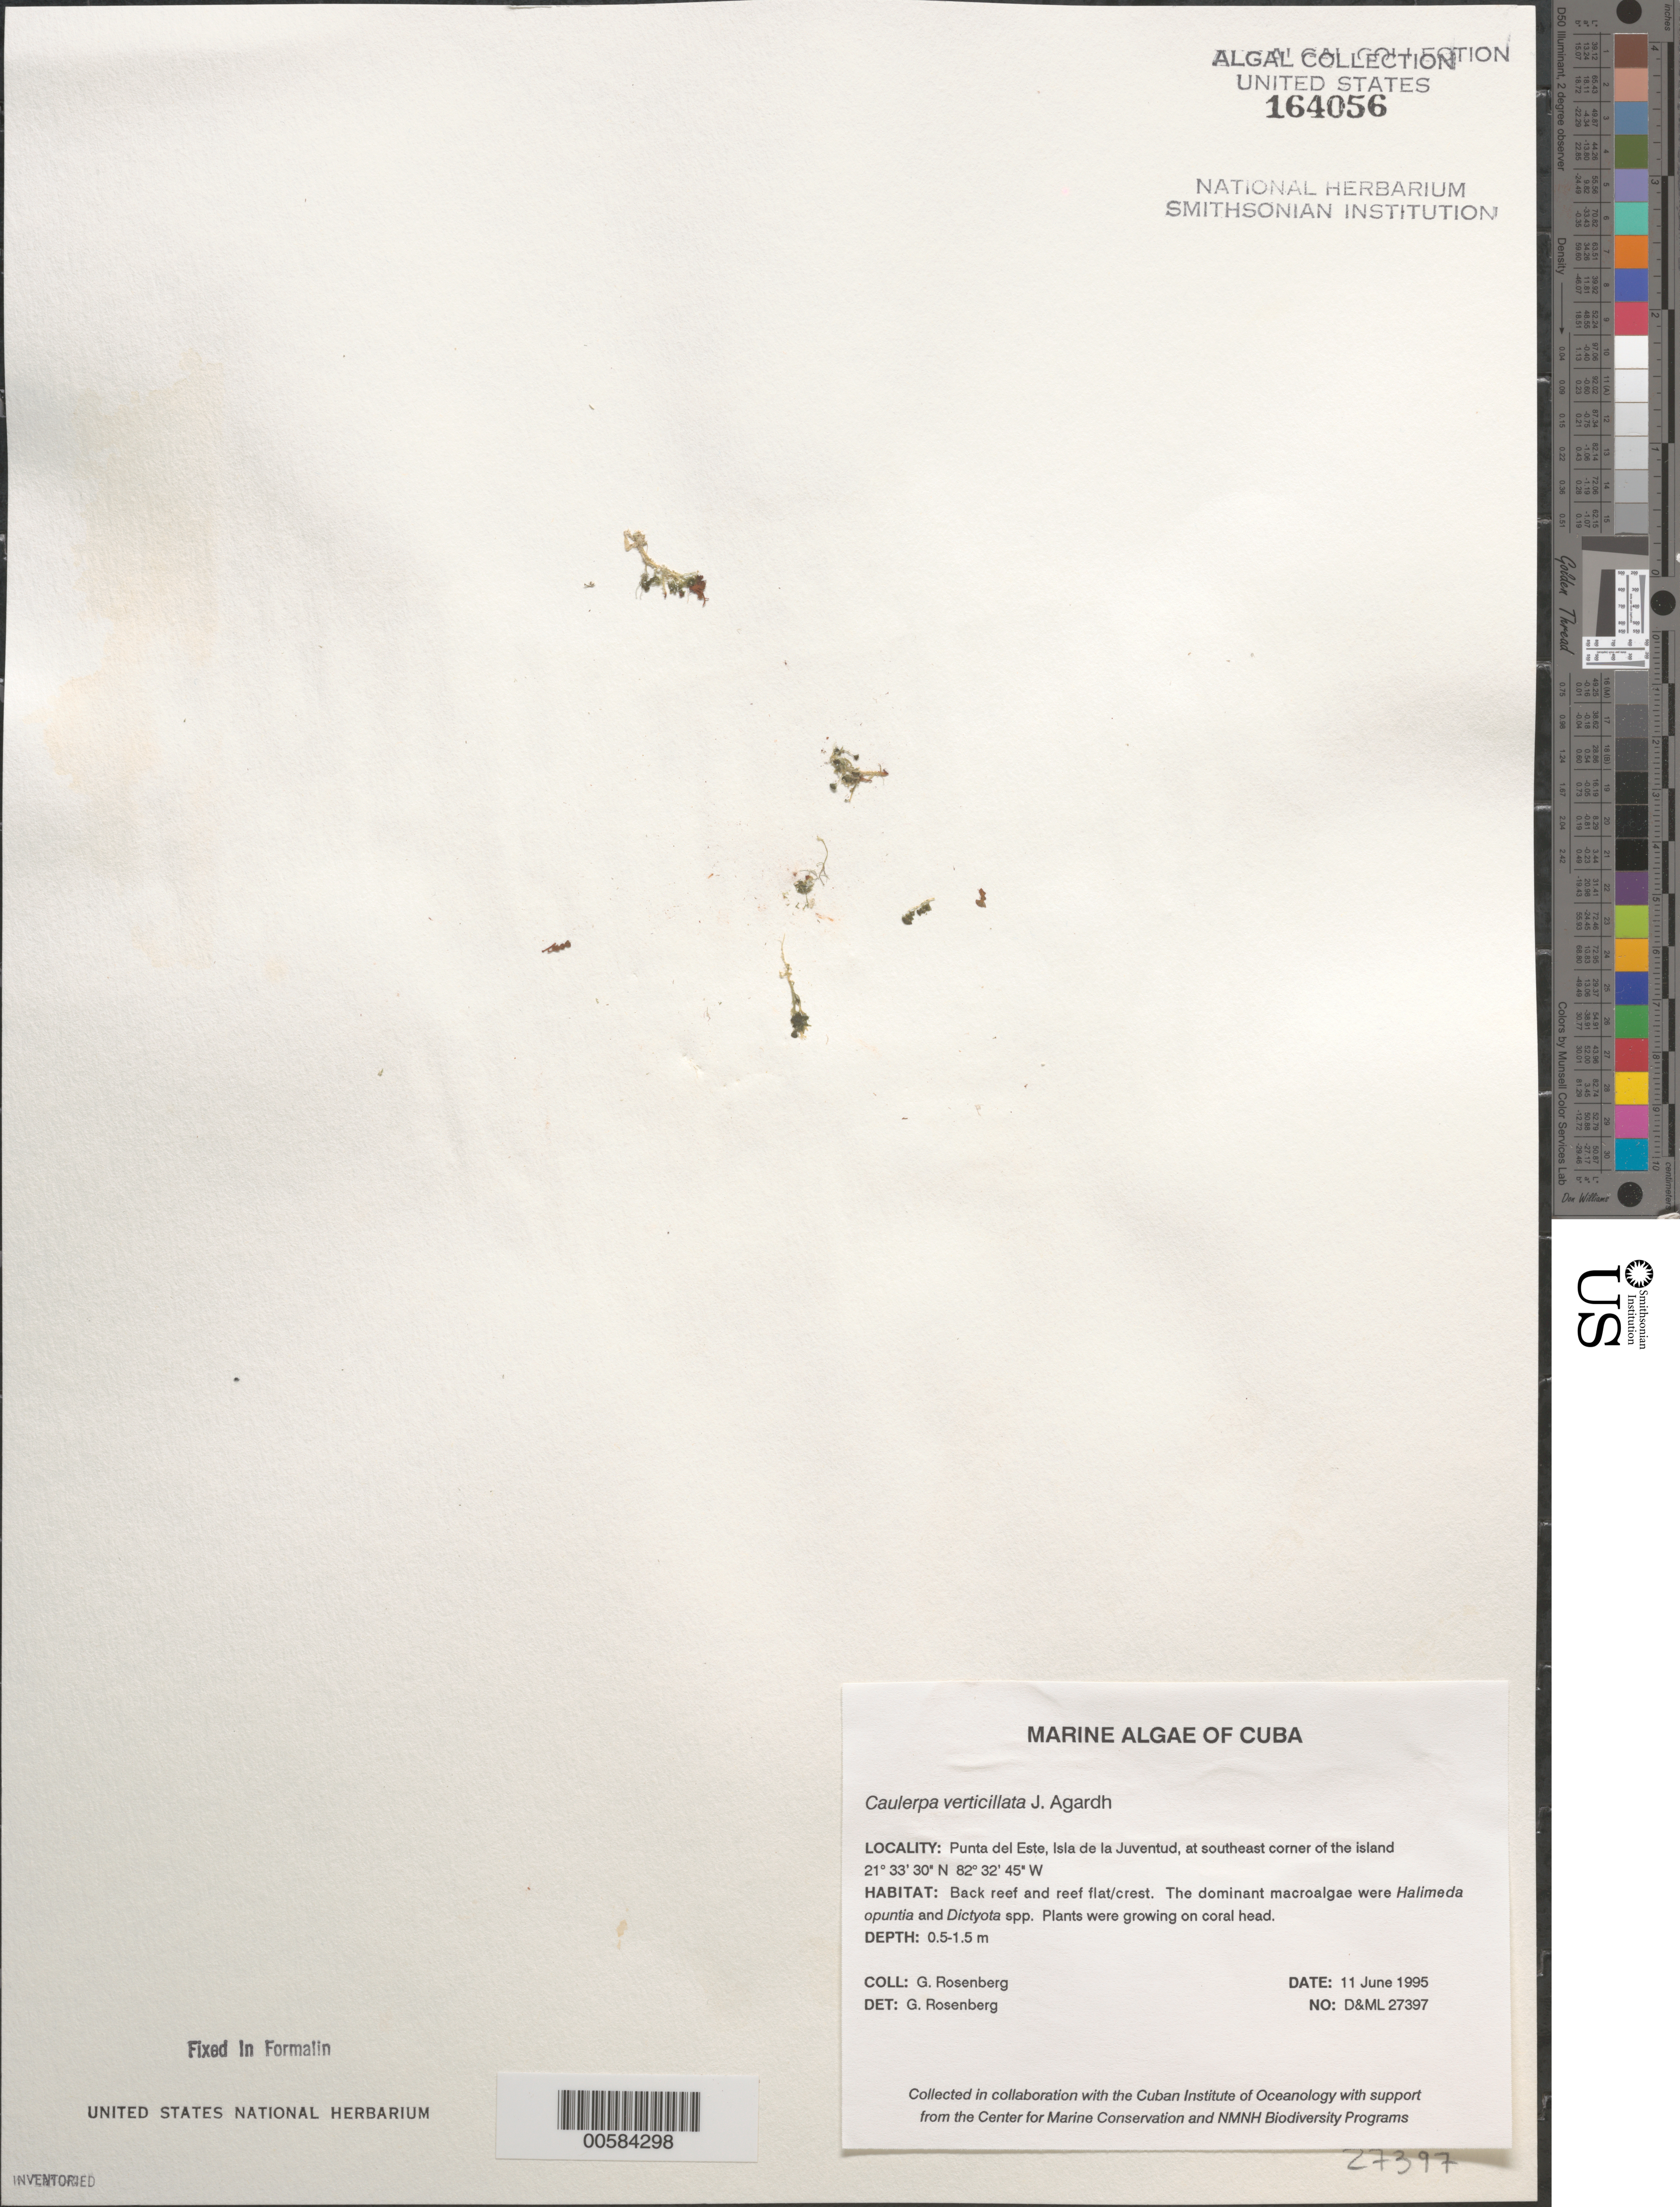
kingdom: Plantae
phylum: Chlorophyta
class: Ulvophyceae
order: Bryopsidales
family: Caulerpaceae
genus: Caulerpa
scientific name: Caulerpa verticillata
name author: J. Agardh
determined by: Rosenberg, G.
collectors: G. Rosenberg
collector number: D&ML 27397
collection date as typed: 11 Jun 1995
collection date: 1995-06-11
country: Cuba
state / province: Isla de La Juventud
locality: Isla de la juventud, punta del este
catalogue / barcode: US 164056